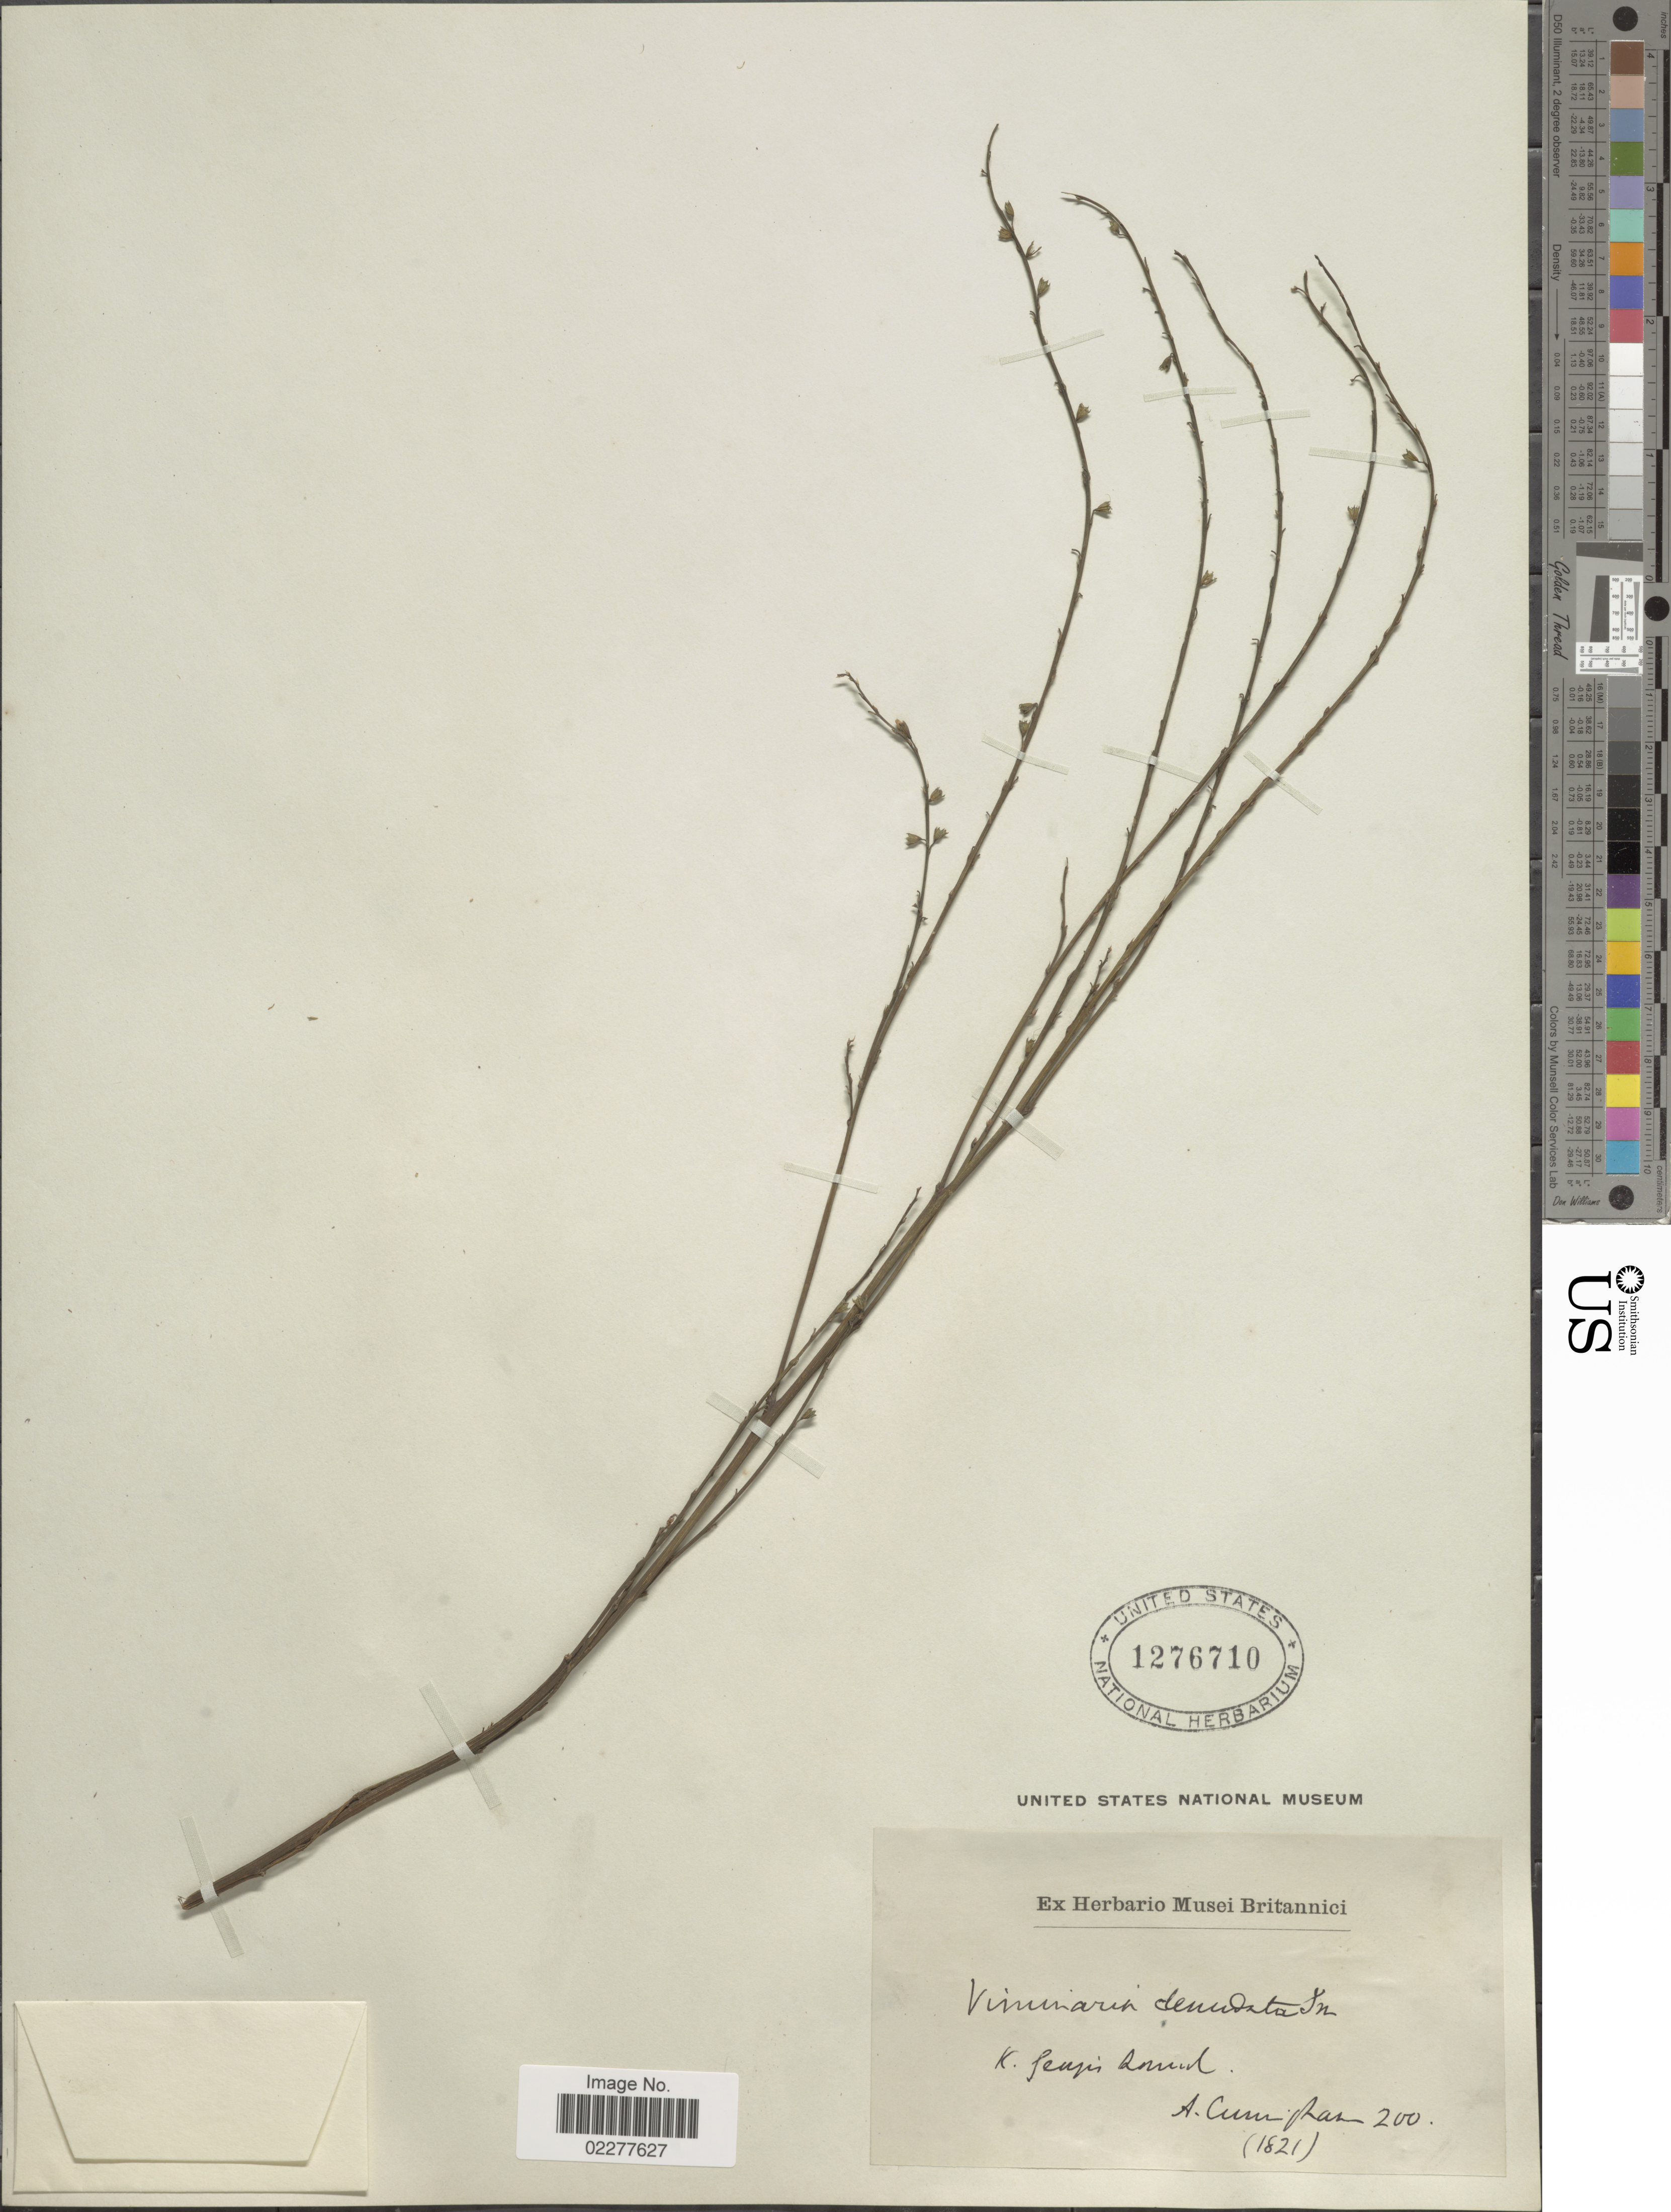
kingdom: Plantae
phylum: Tracheophyta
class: Magnoliopsida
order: Fabales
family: Fabaceae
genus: Viminaria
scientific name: Viminaria denudata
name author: Sm.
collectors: A. Cunningham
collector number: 200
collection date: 1821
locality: K Sengis Island [illegible text]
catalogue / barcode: US 1276710